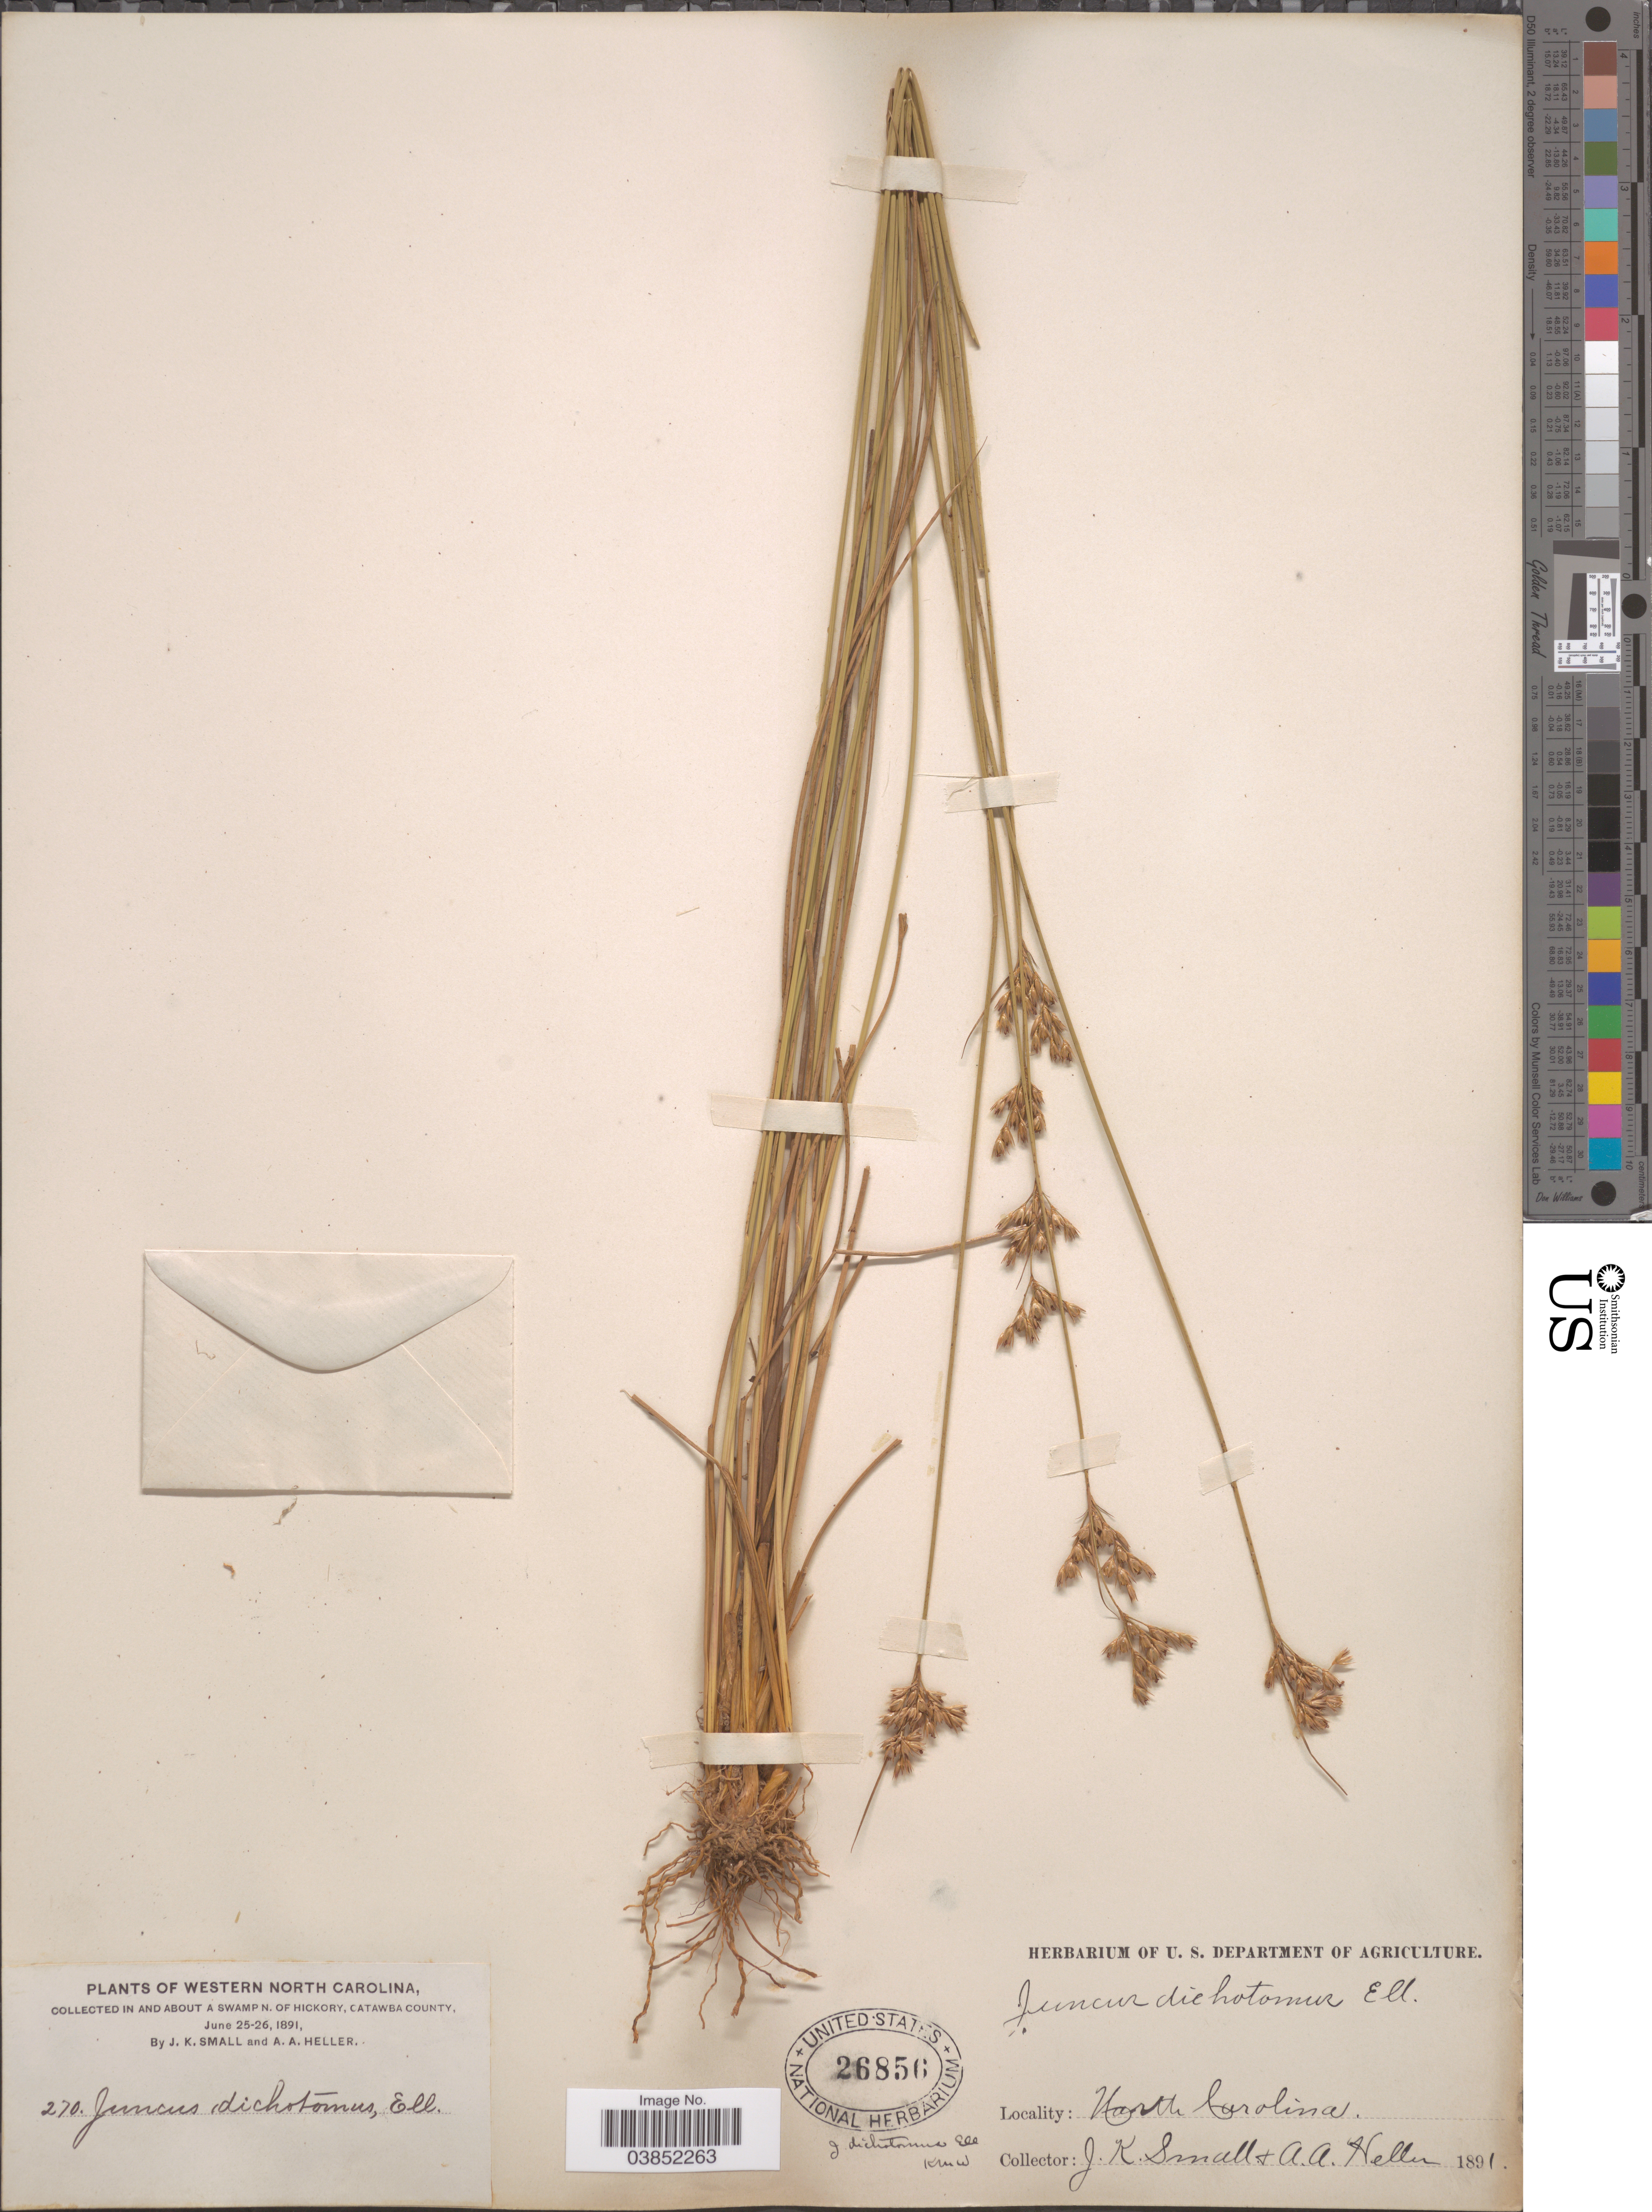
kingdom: Plantae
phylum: Tracheophyta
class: Liliopsida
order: Poales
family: Juncaceae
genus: Juncus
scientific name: Juncus dichotomus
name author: Elliott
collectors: J. K. Small & A. A. Heller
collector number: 270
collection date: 1891-06-25/1891-06-26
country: United States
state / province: North Carolina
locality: Western North Carolina, in and about a swamp n. of Hickory, Catawba County.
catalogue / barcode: US 26856